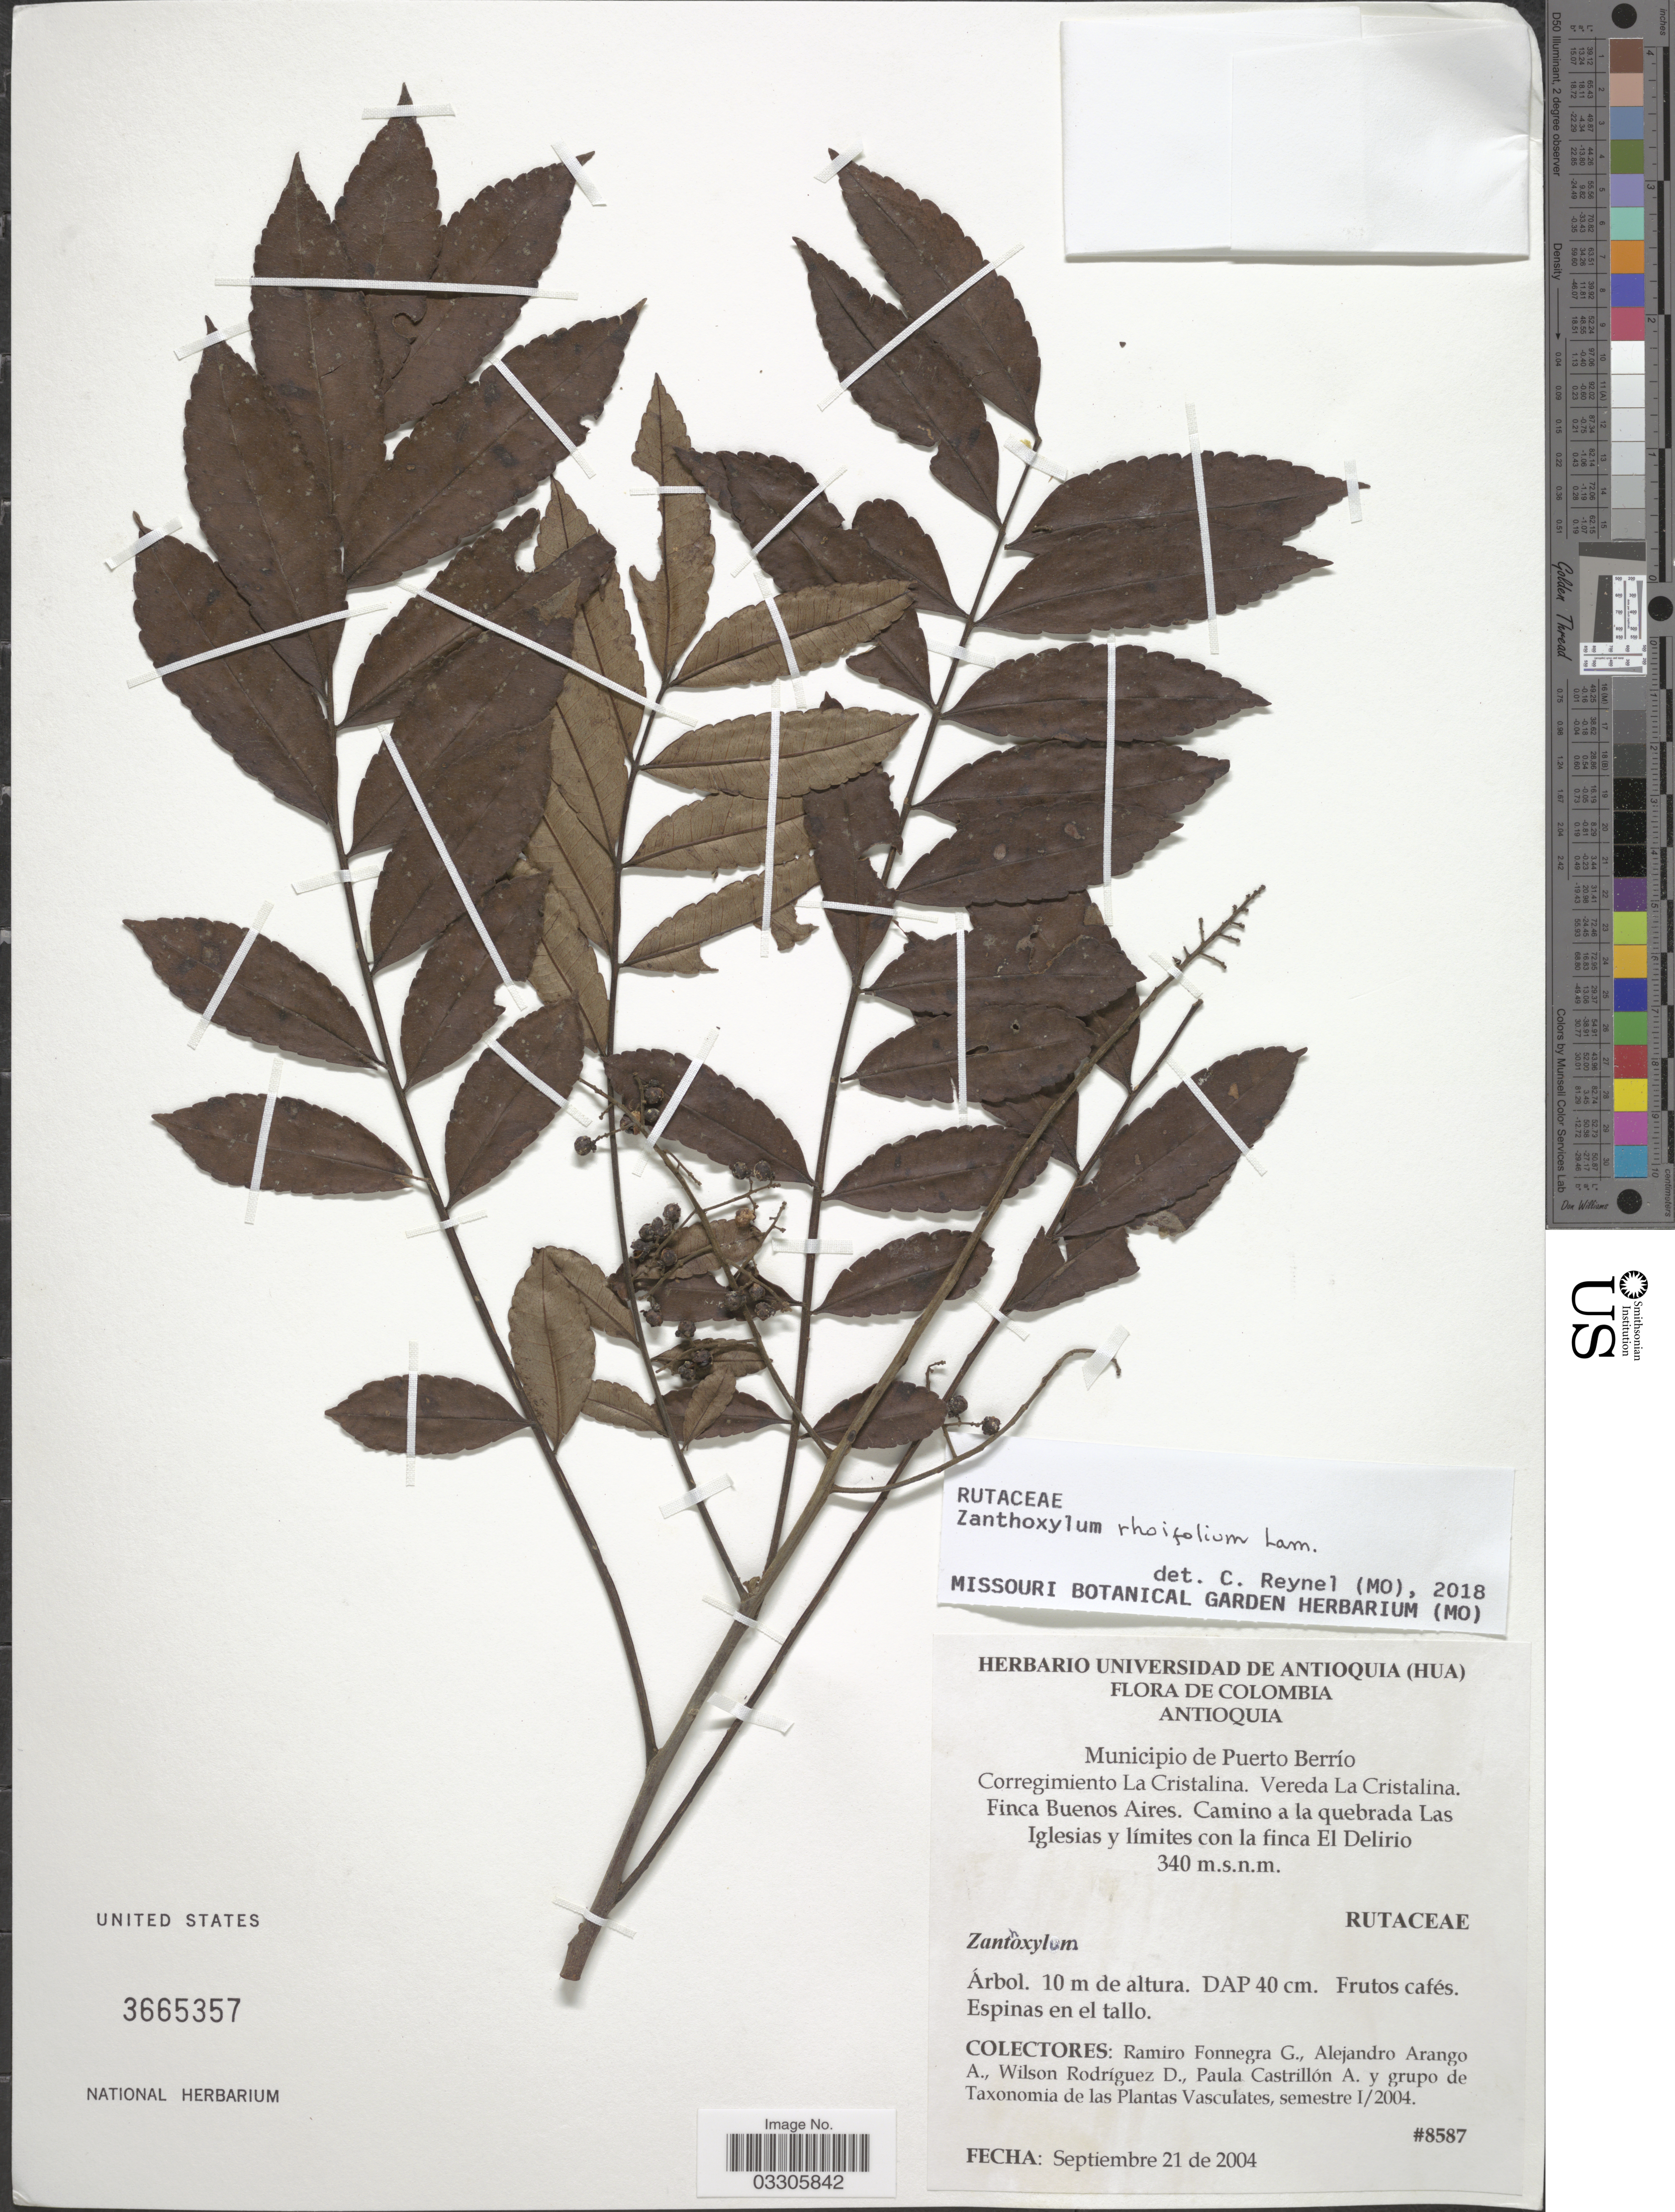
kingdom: Plantae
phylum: Tracheophyta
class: Magnoliopsida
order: Sapindales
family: Rutaceae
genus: Zanthoxylum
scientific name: Zanthoxylum rhoifolium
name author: Lam.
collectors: R. Fonnegra G., A. Arango A., W. Rodríguez D., P. Castrillón A. & Grupo de Taxonomía de Plantas Vasculares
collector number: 8587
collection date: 2004-09-21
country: Colombia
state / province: Antioquia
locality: Municipio de Puerto Berrío Corregimiento La Cristalina. Vereda La Cristalina. Finca Buenos Aires. Camino a la quebrada Las Iglesias y límites con la finca El Delirio.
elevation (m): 340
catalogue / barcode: US 3665357